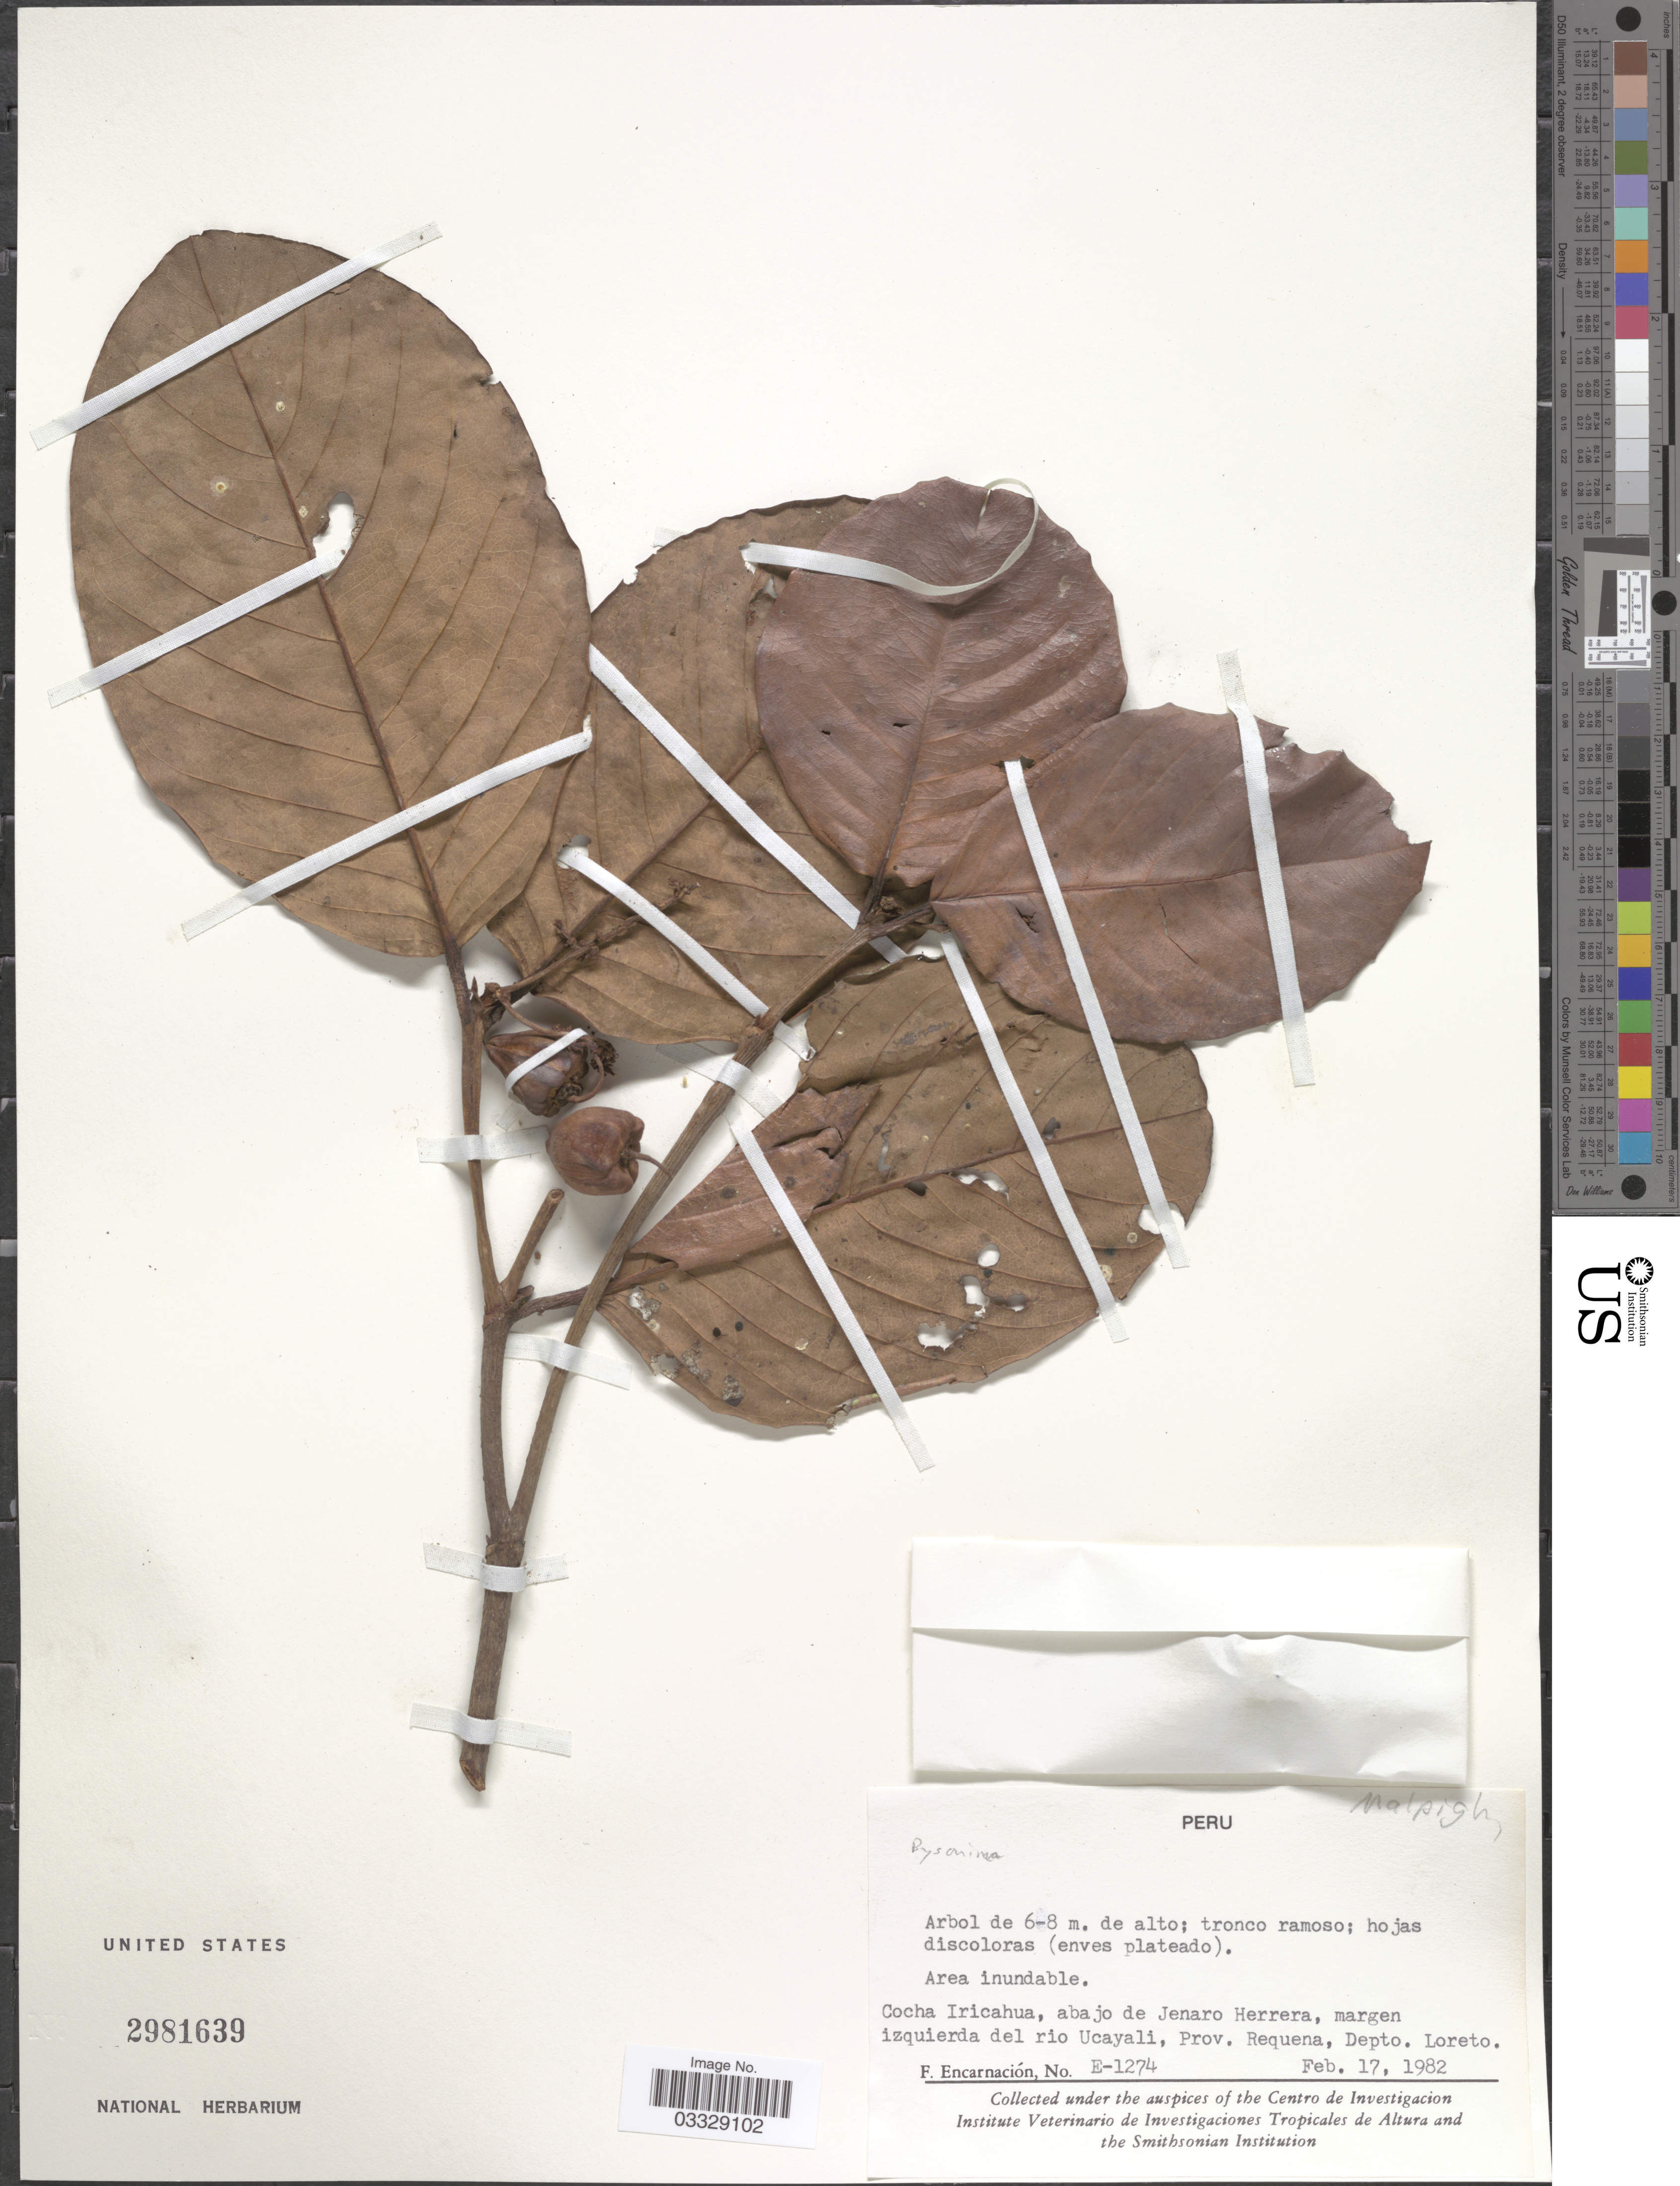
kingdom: Plantae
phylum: Tracheophyta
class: Magnoliopsida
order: Malpighiales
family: Malpighiaceae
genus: Byrsonima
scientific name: Byrsonima sp.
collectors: F. Encarnación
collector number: E-1274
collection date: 1982-02-17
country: Peru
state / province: Loreto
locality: Cocha Iricahua, abajo de Jenaro Herrera, margen izquierda del rio Ucayli, Prov. Requena, Depto. Loreto.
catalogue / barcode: US 2981639